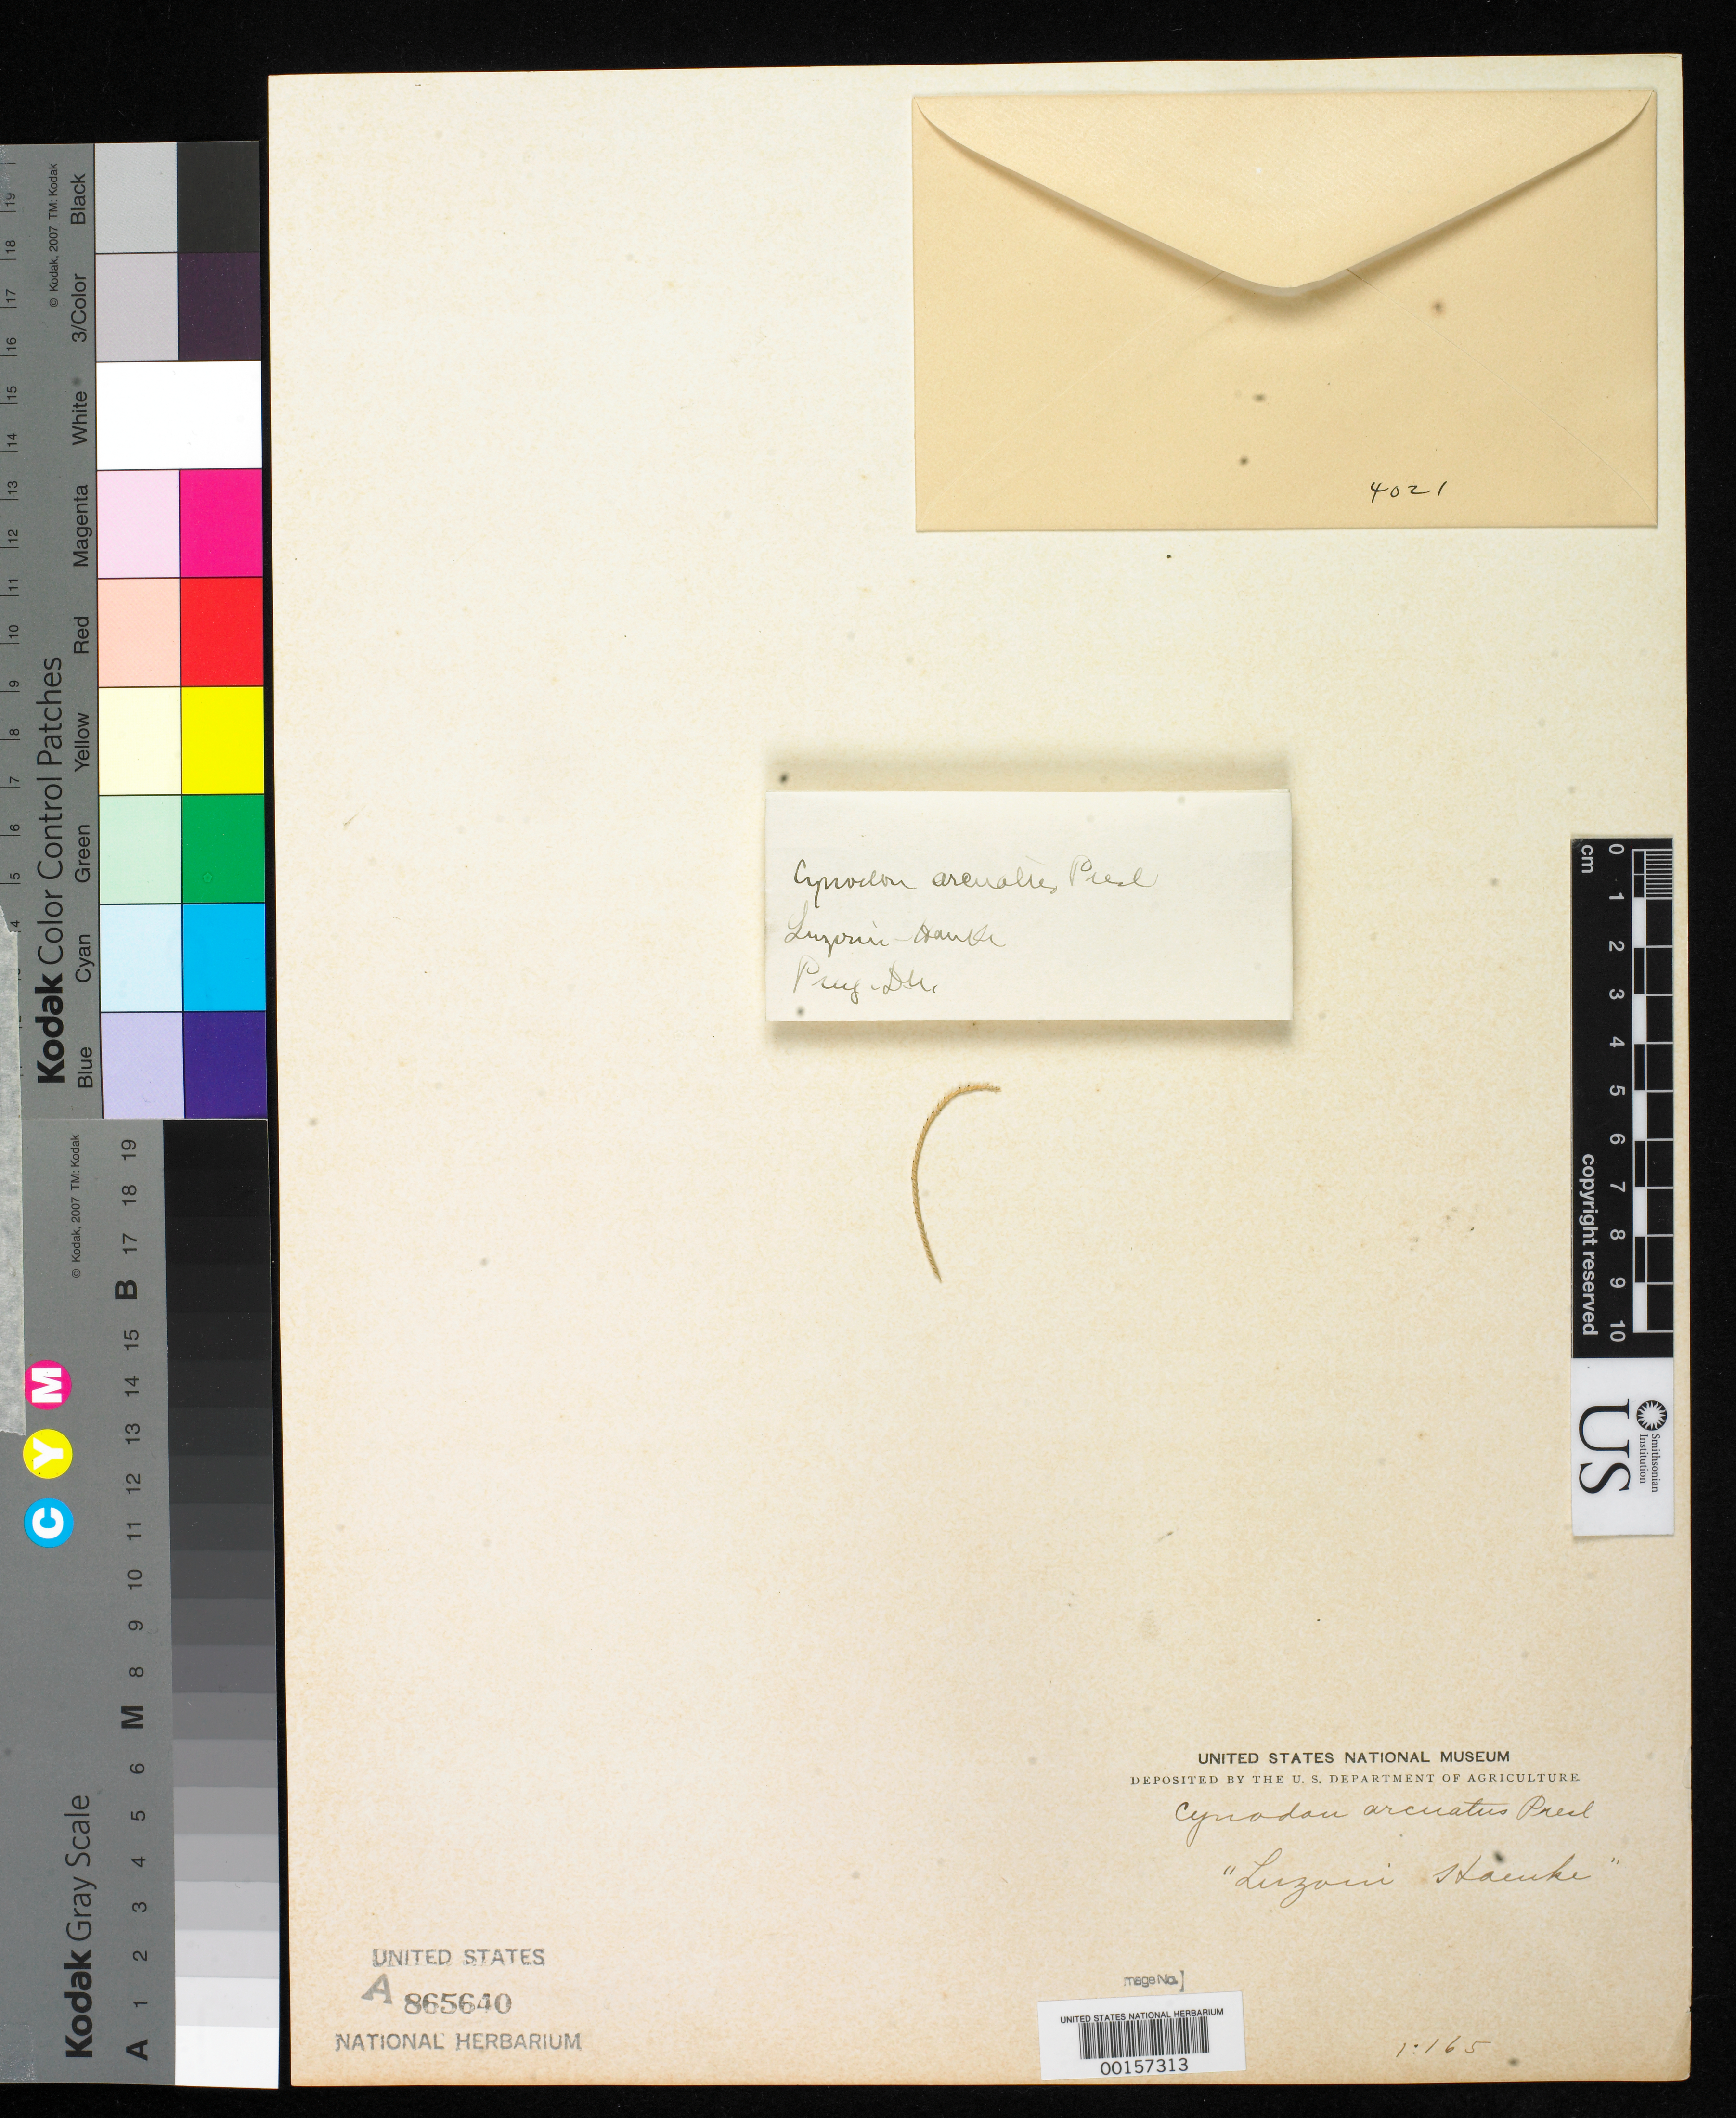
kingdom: Plantae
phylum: Tracheophyta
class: Liliopsida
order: Poales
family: Poaceae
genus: Cynodon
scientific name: Cynodon arcuatus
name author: C. Presl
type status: Type Fragment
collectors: T. P. X. Haenke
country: Philippines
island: Luzon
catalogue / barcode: US 865640A